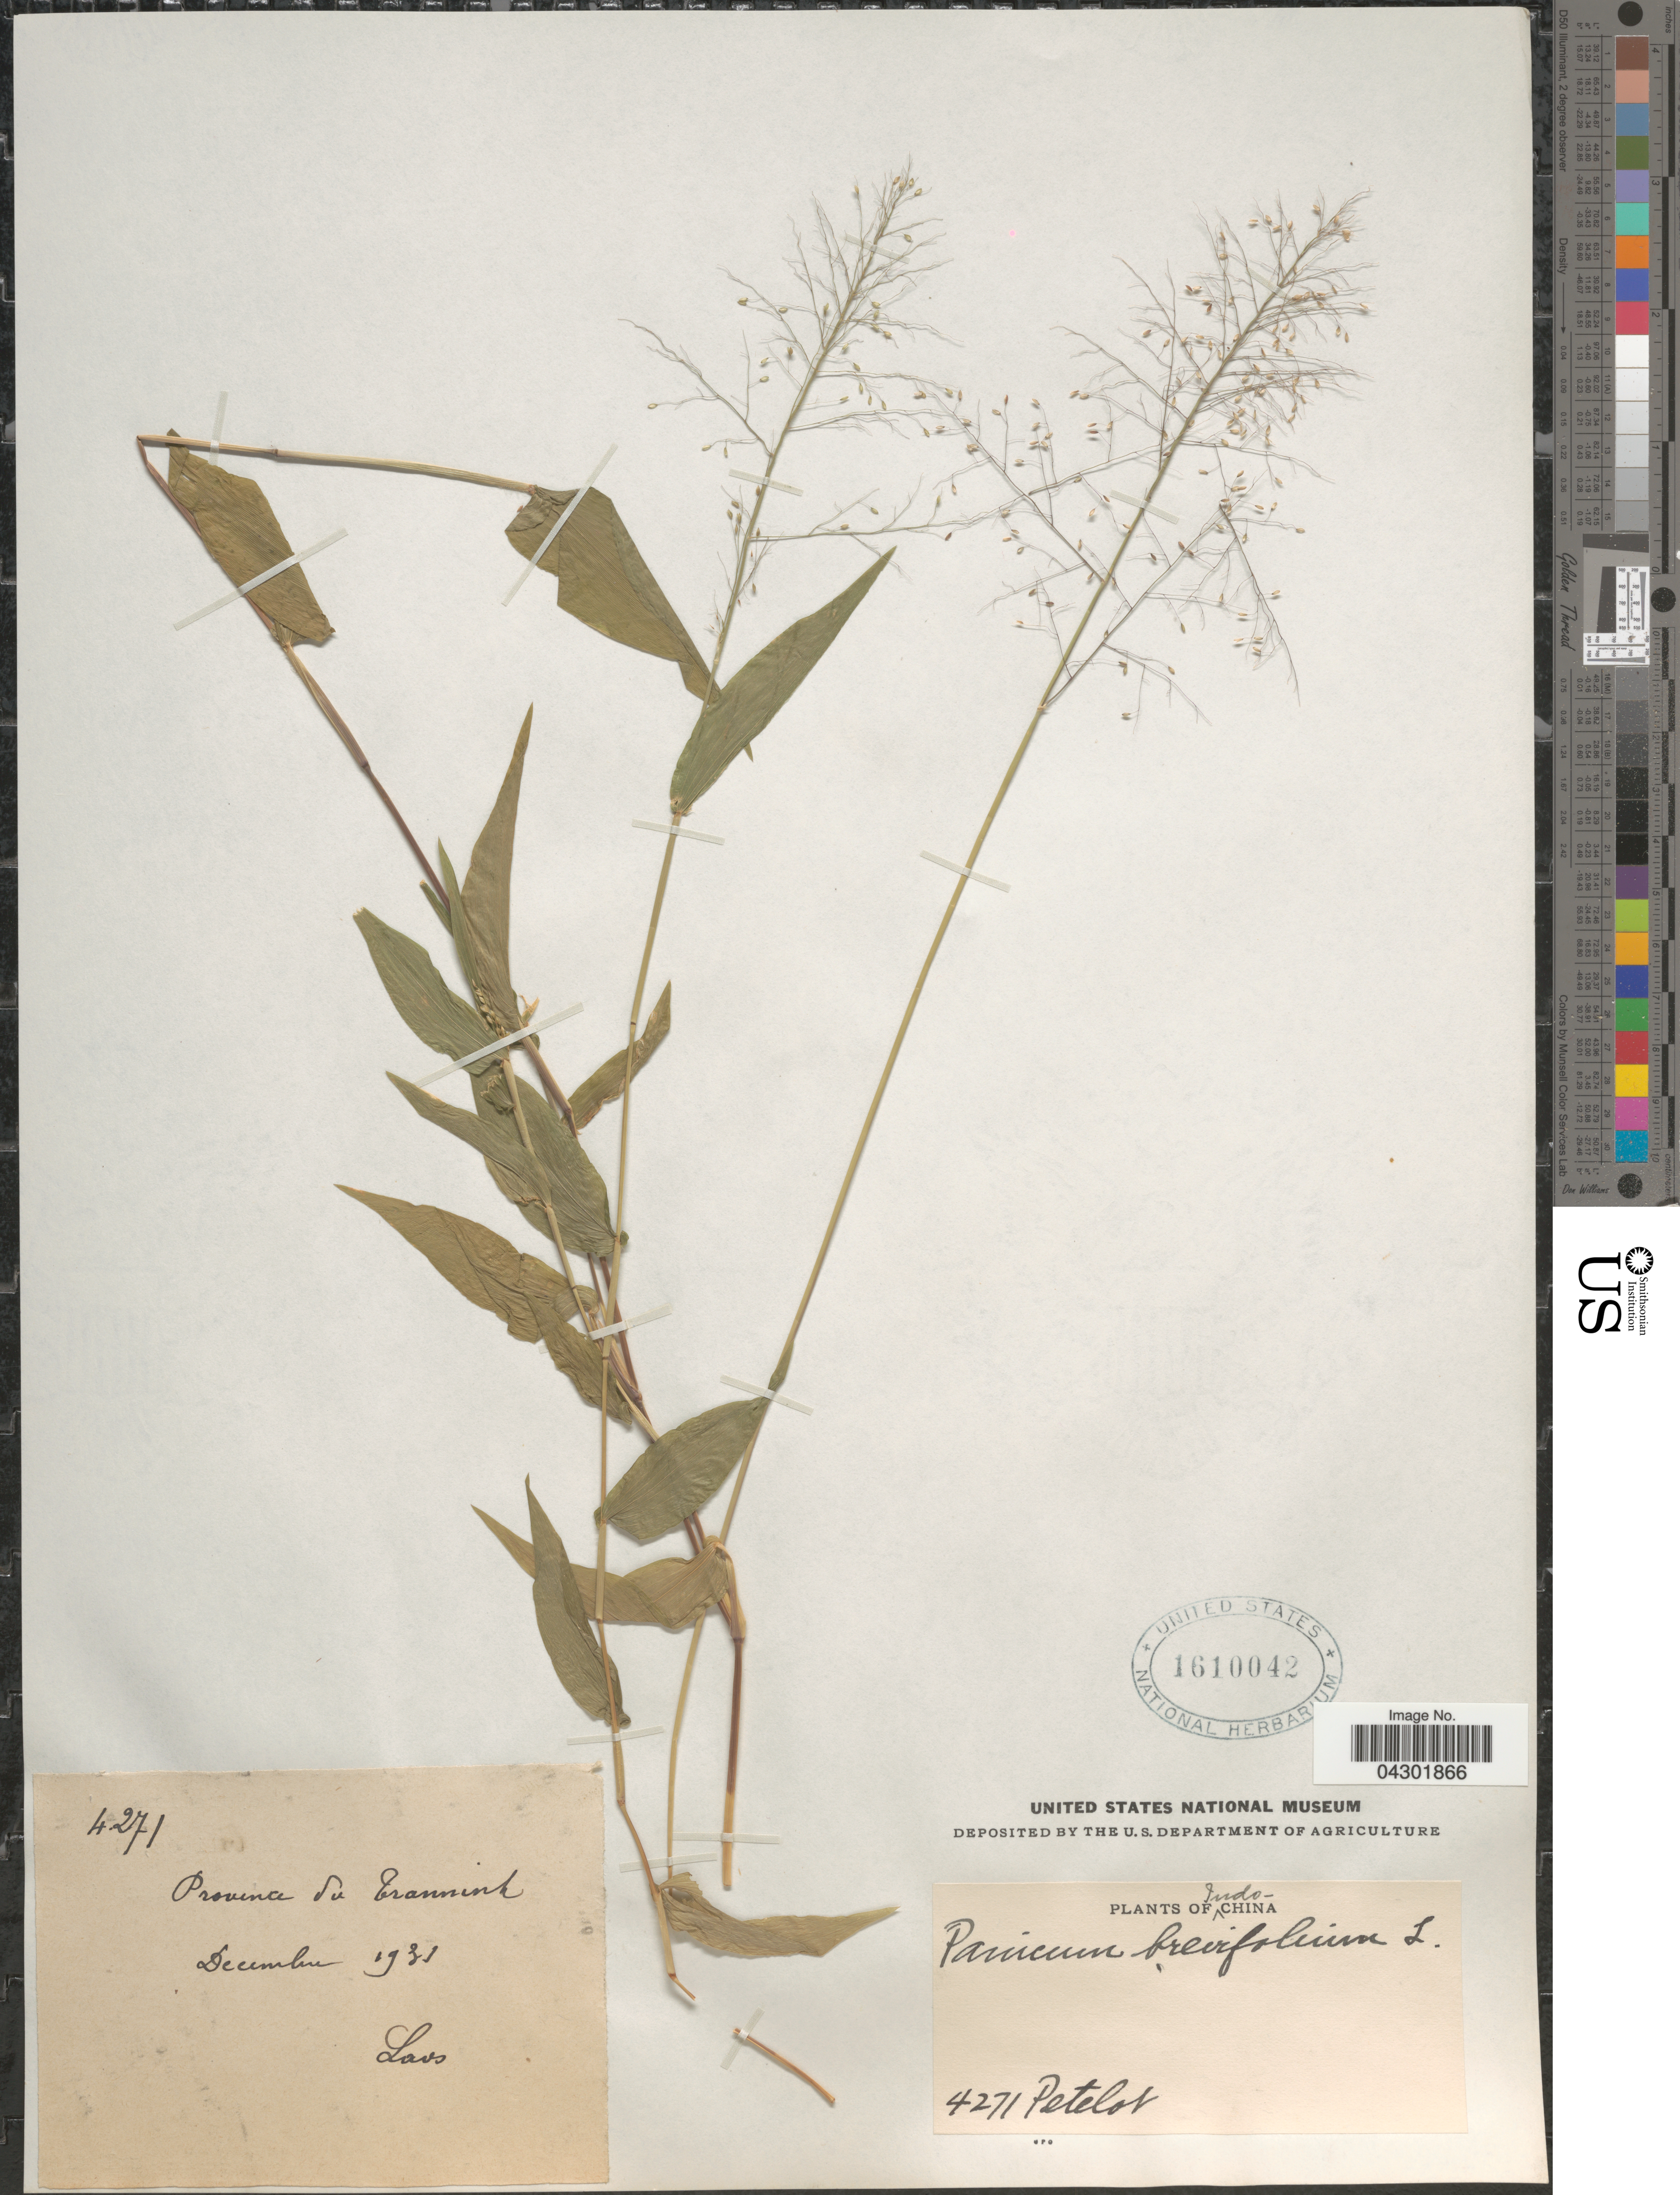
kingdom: Plantae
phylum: Tracheophyta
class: Liliopsida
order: Poales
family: Poaceae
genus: Panicum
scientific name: Panicum brevifolium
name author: L.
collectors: Pételot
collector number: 4271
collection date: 1931-12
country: Vietnam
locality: Indo-China. Province du Tranvinh.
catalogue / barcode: US 1610042